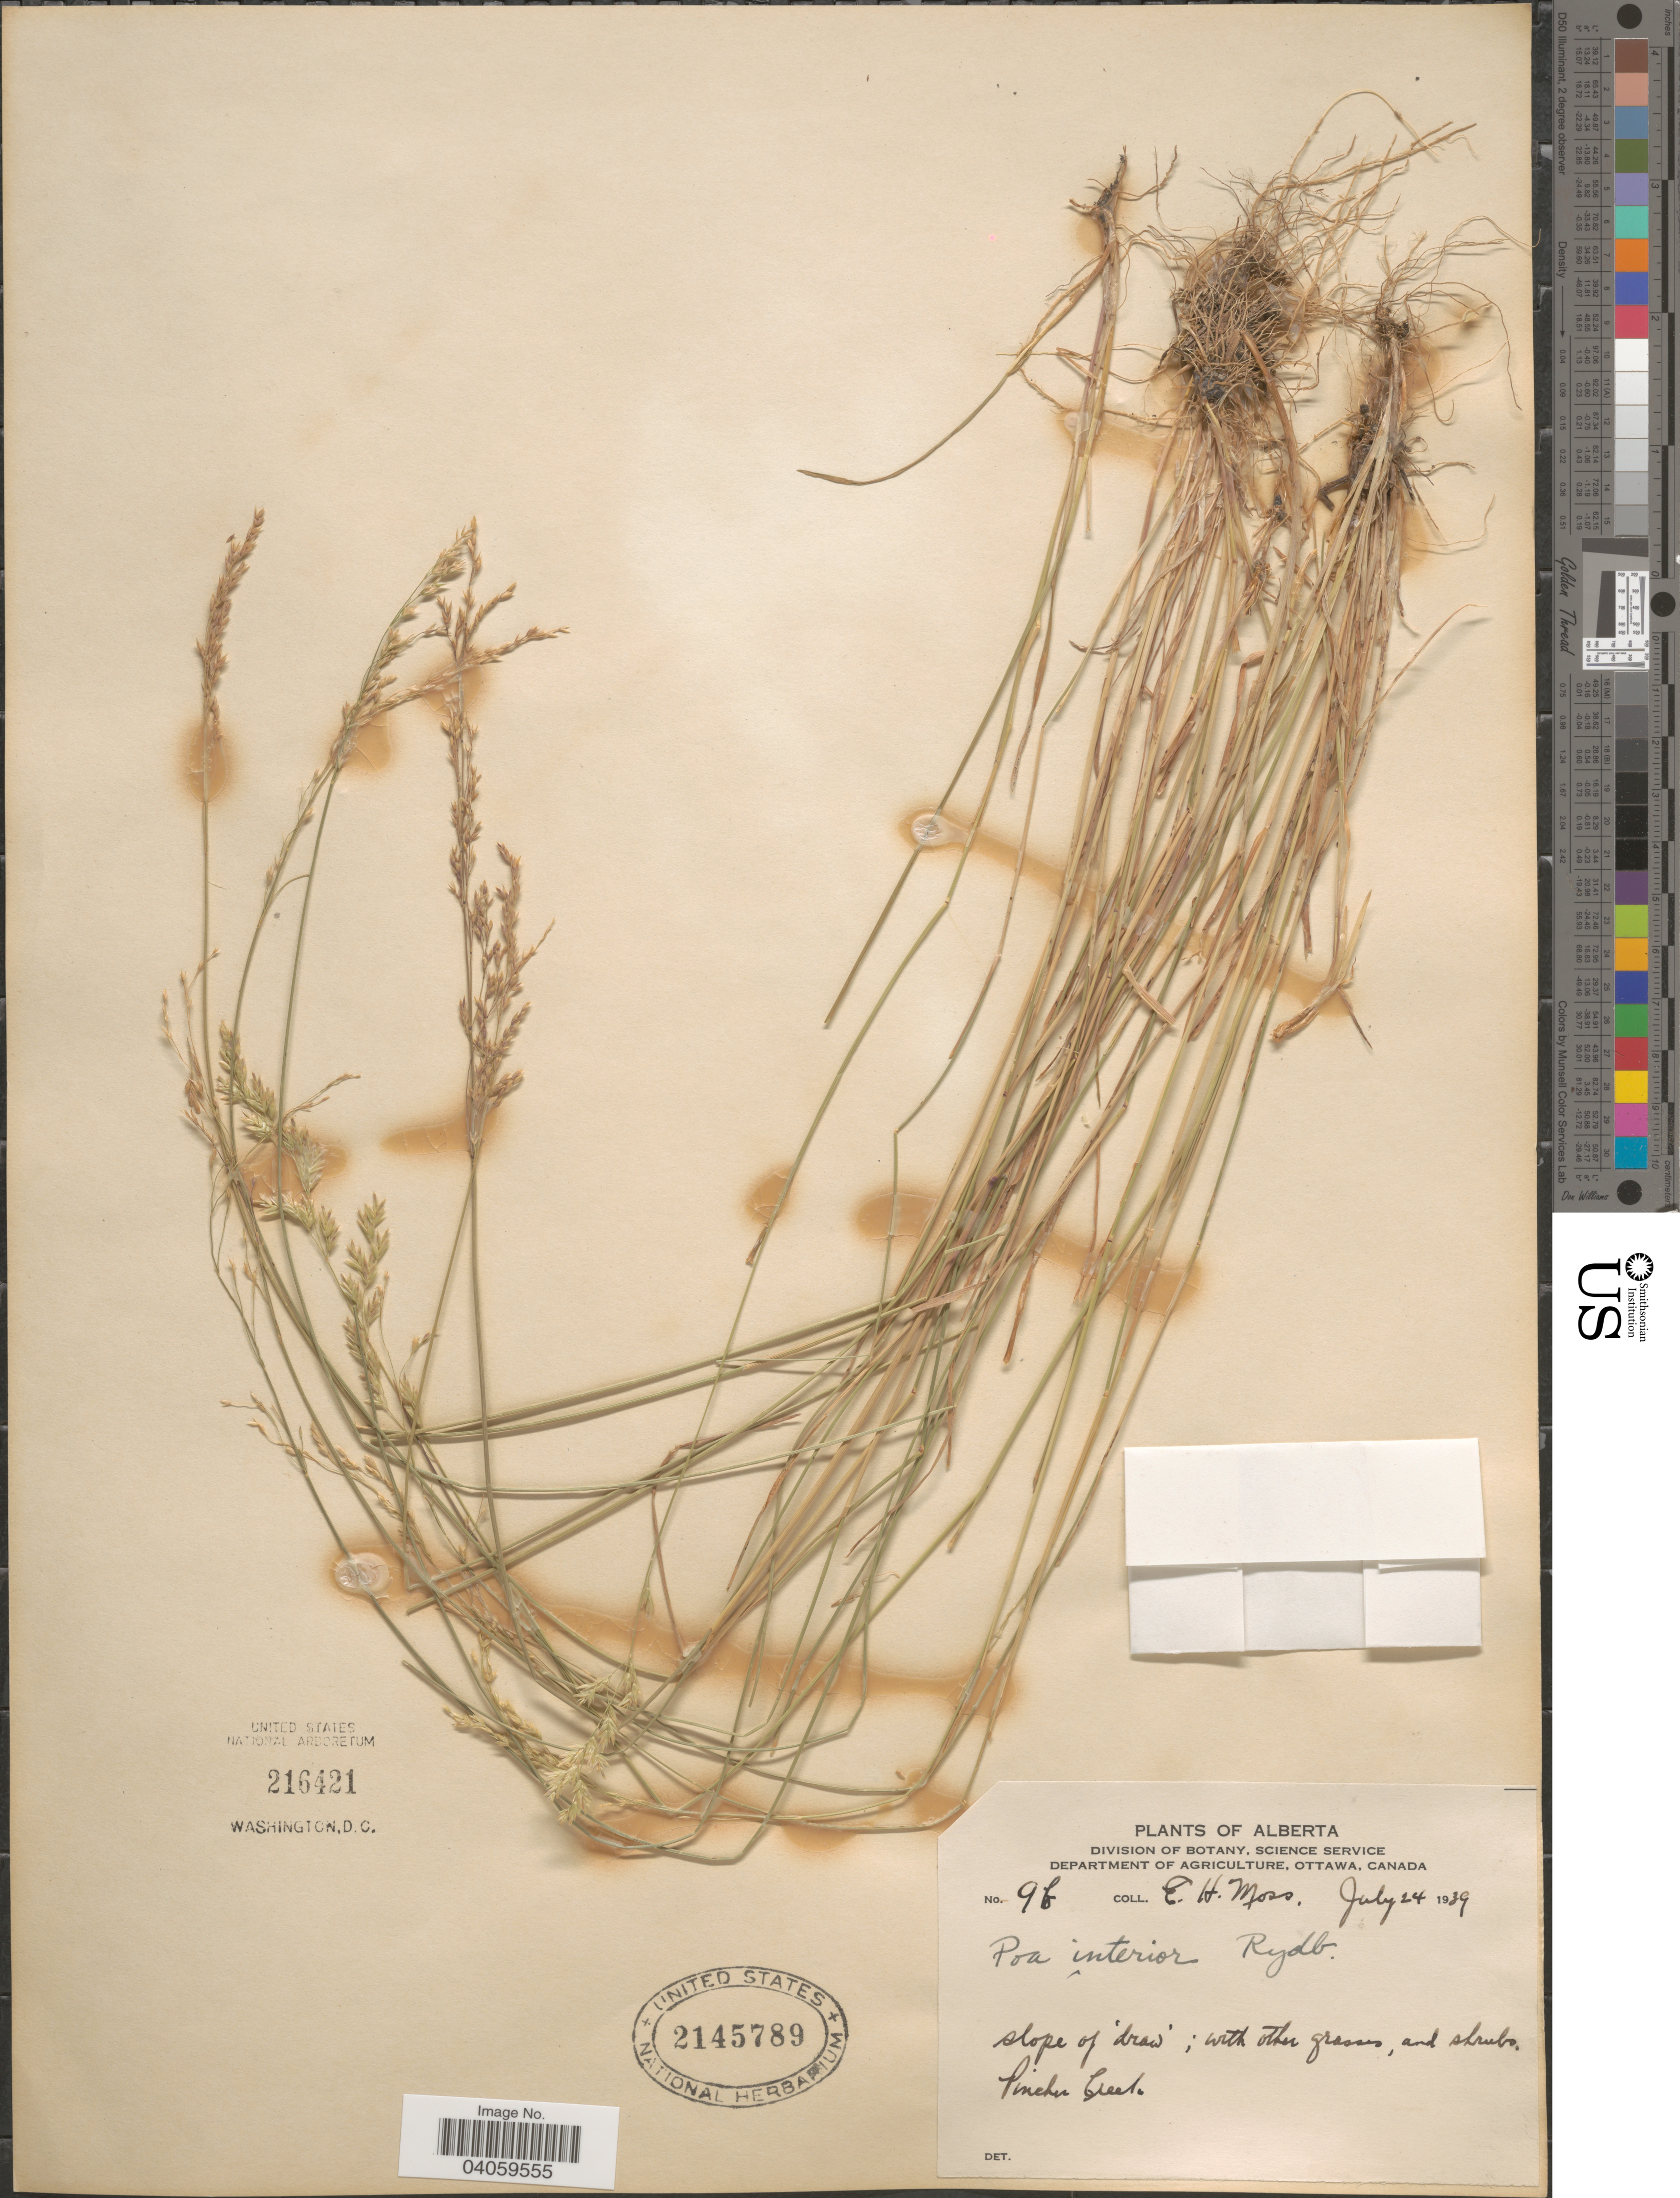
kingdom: Plantae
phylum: Tracheophyta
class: Liliopsida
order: Poales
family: Poaceae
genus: Poa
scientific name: Poa interior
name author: Rydb.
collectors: E. Moss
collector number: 9f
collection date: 1939-07-24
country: Canada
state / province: Alberta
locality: Pincher Creek.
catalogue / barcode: US 2145789